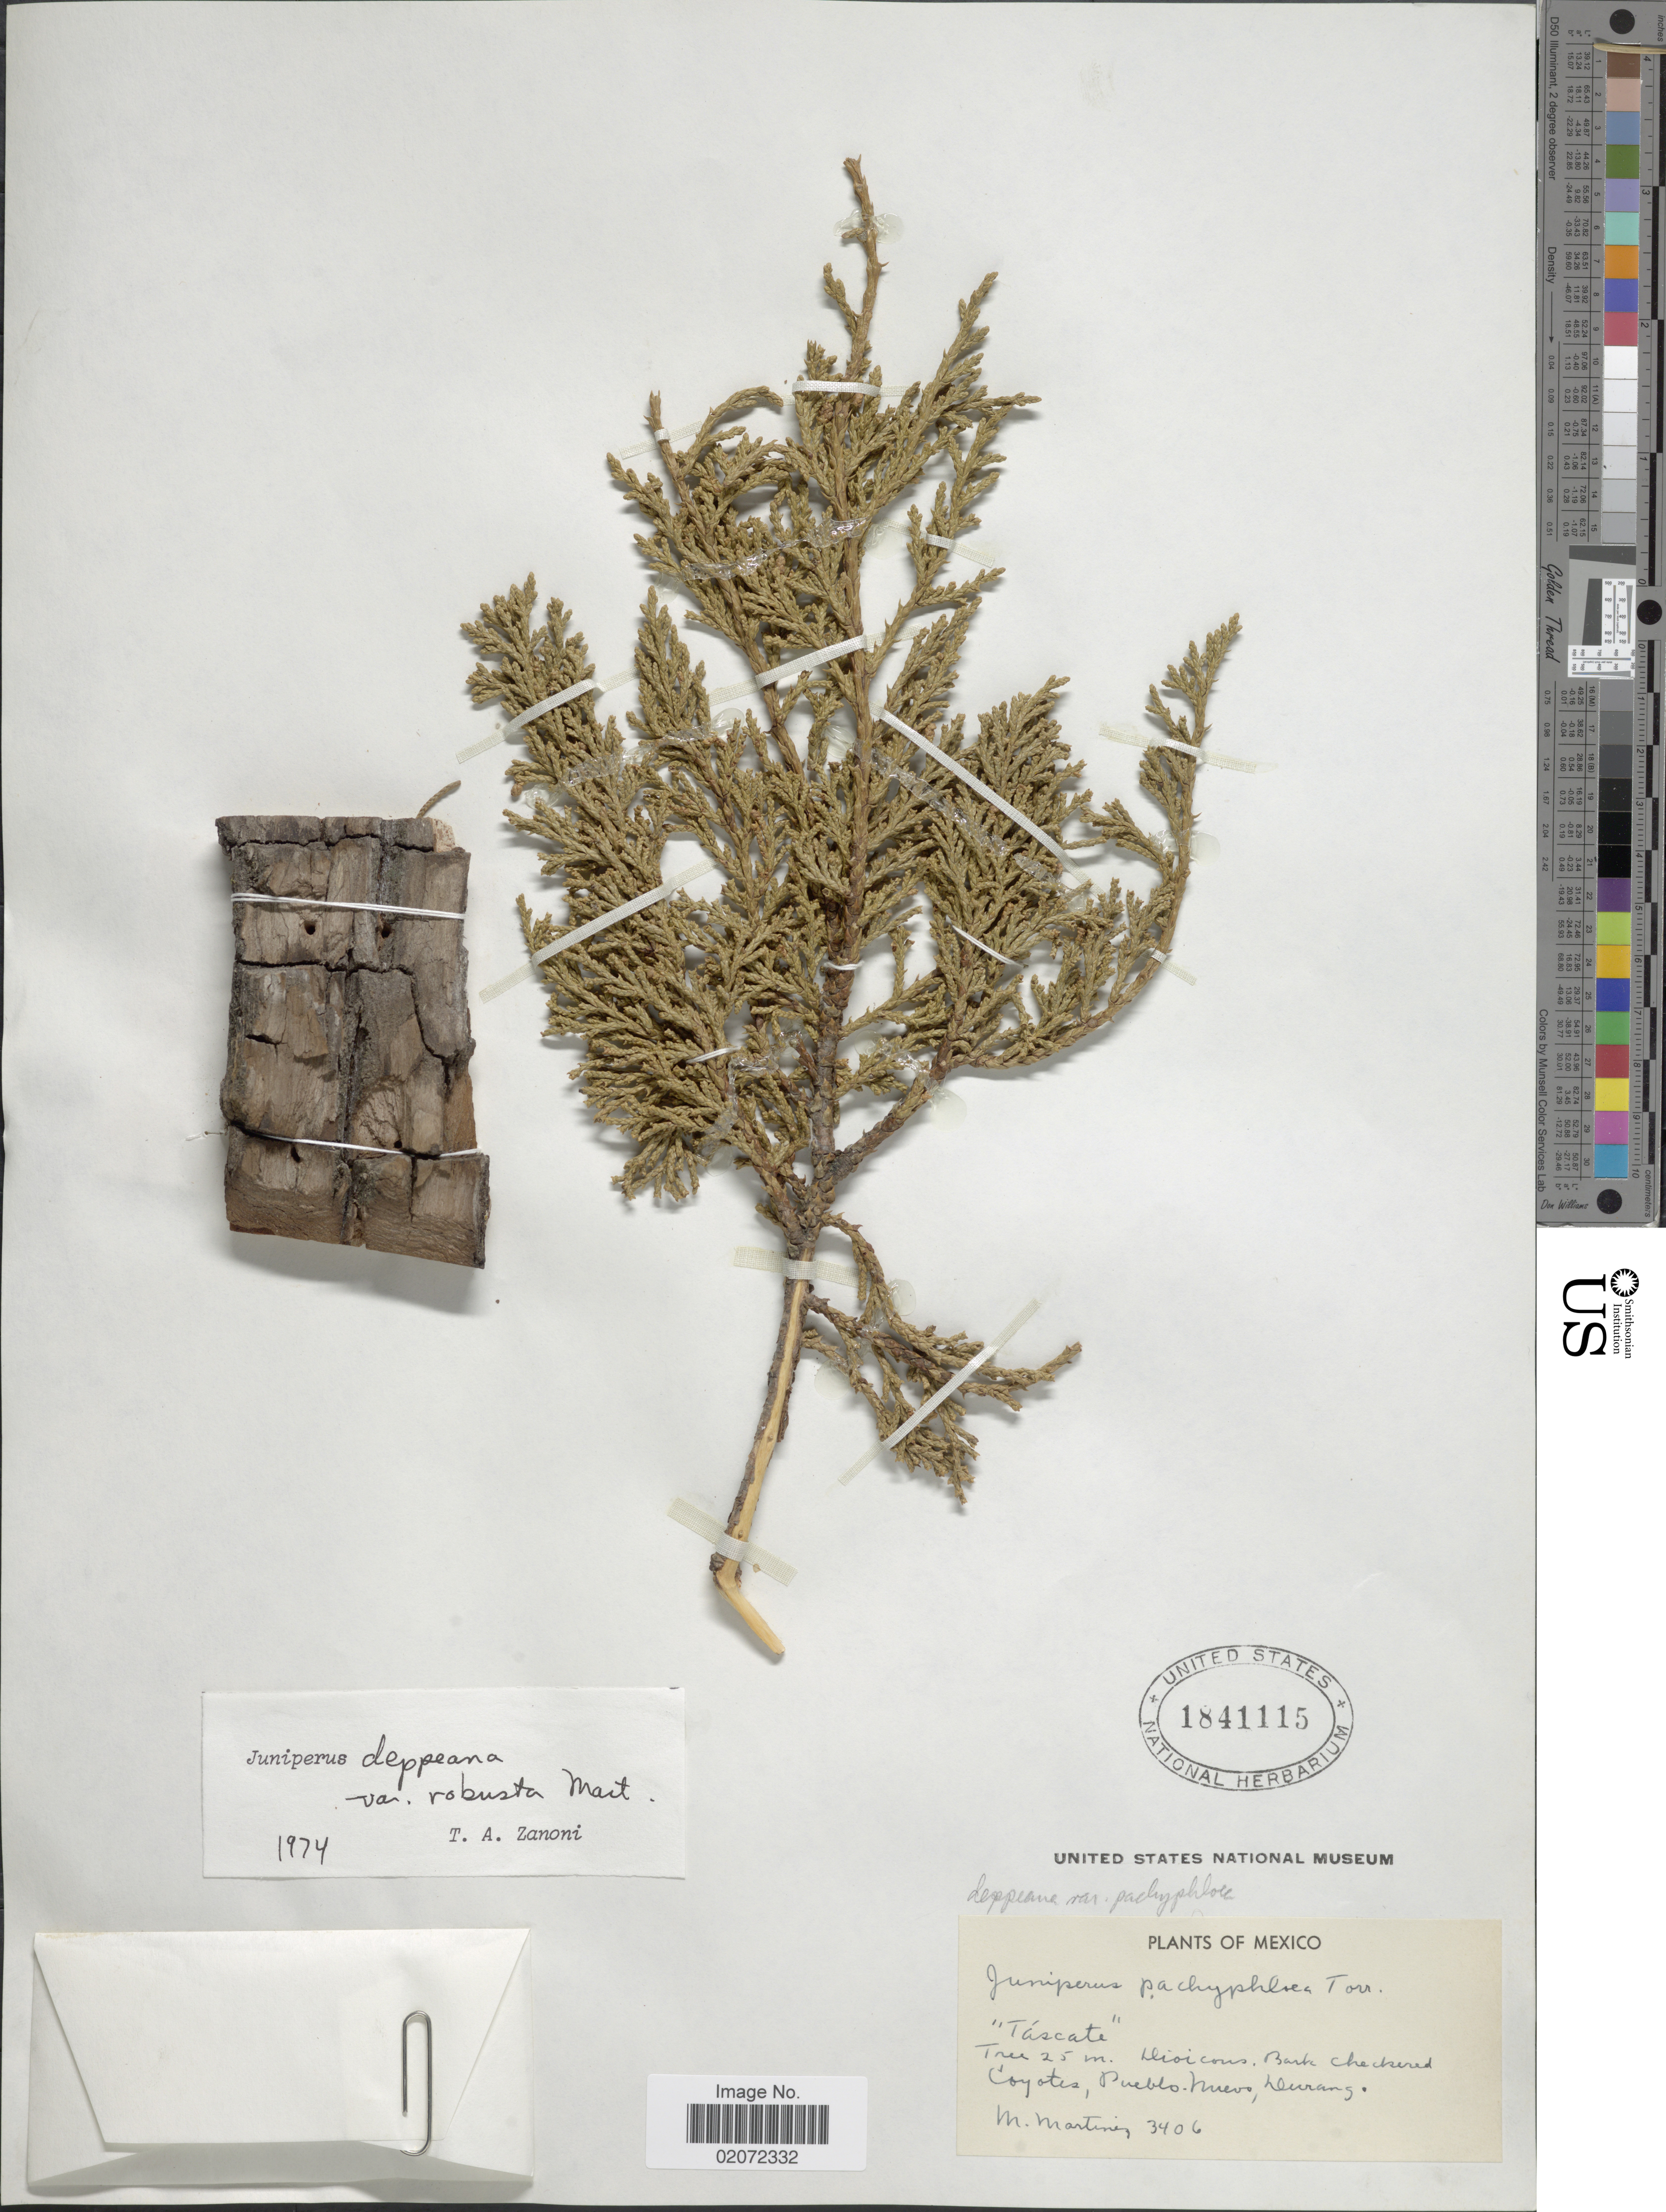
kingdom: Plantae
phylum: Tracheophyta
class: Pinopsida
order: Pinales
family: Cupressaceae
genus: Juniperus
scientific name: Juniperus deppeana var. robusta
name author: Martínez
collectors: M. Martinez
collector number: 3406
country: Mexico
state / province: Durango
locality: Coyotes, Pueblo. Nuevo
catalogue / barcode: US 1841115